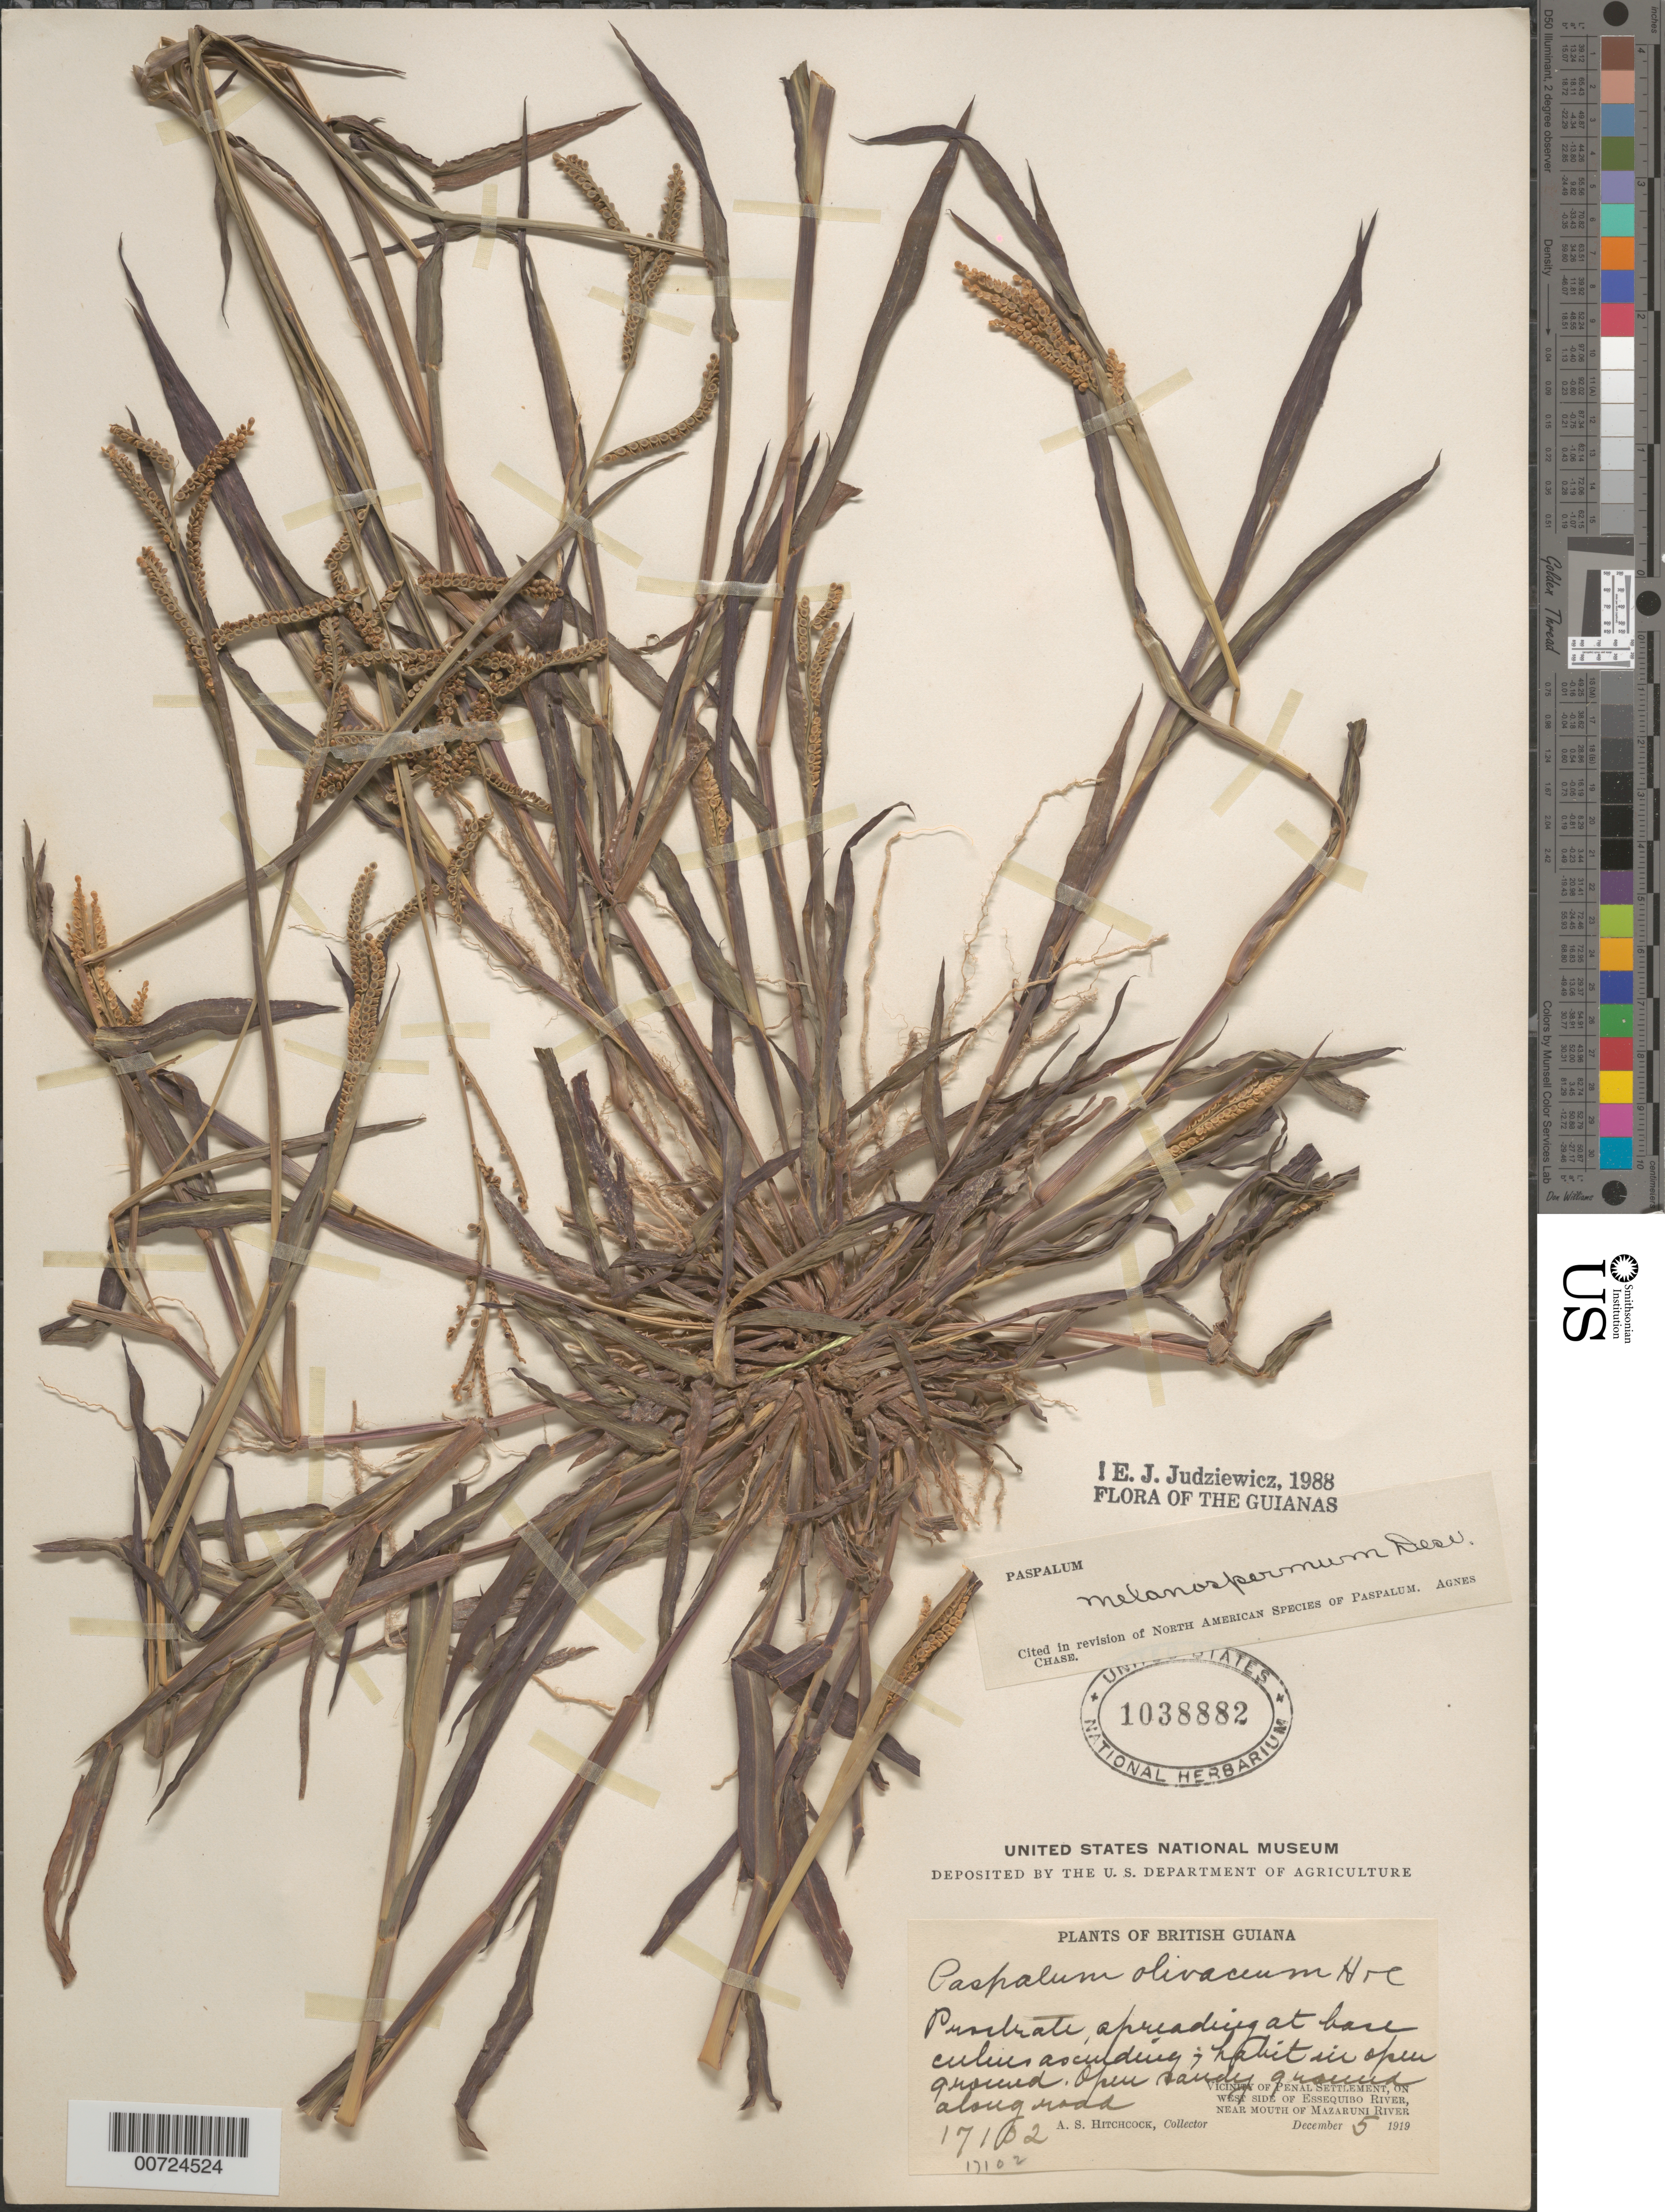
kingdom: Plantae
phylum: Tracheophyta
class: Liliopsida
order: Poales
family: Poaceae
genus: Paspalum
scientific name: Paspalum melanospermum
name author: Desv. ex Poir.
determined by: Judziewicz, E. J.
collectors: A. S. Hitchcock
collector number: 17102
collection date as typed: Dec. 3-9, 1919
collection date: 1919-12-03/1919-12-09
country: Guyana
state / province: Cuyuni-Mazaruni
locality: Penal Settlement, on W side of Essequibo River, near mouth of Mazaruni River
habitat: Open sandy ground along road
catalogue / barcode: US 1038882